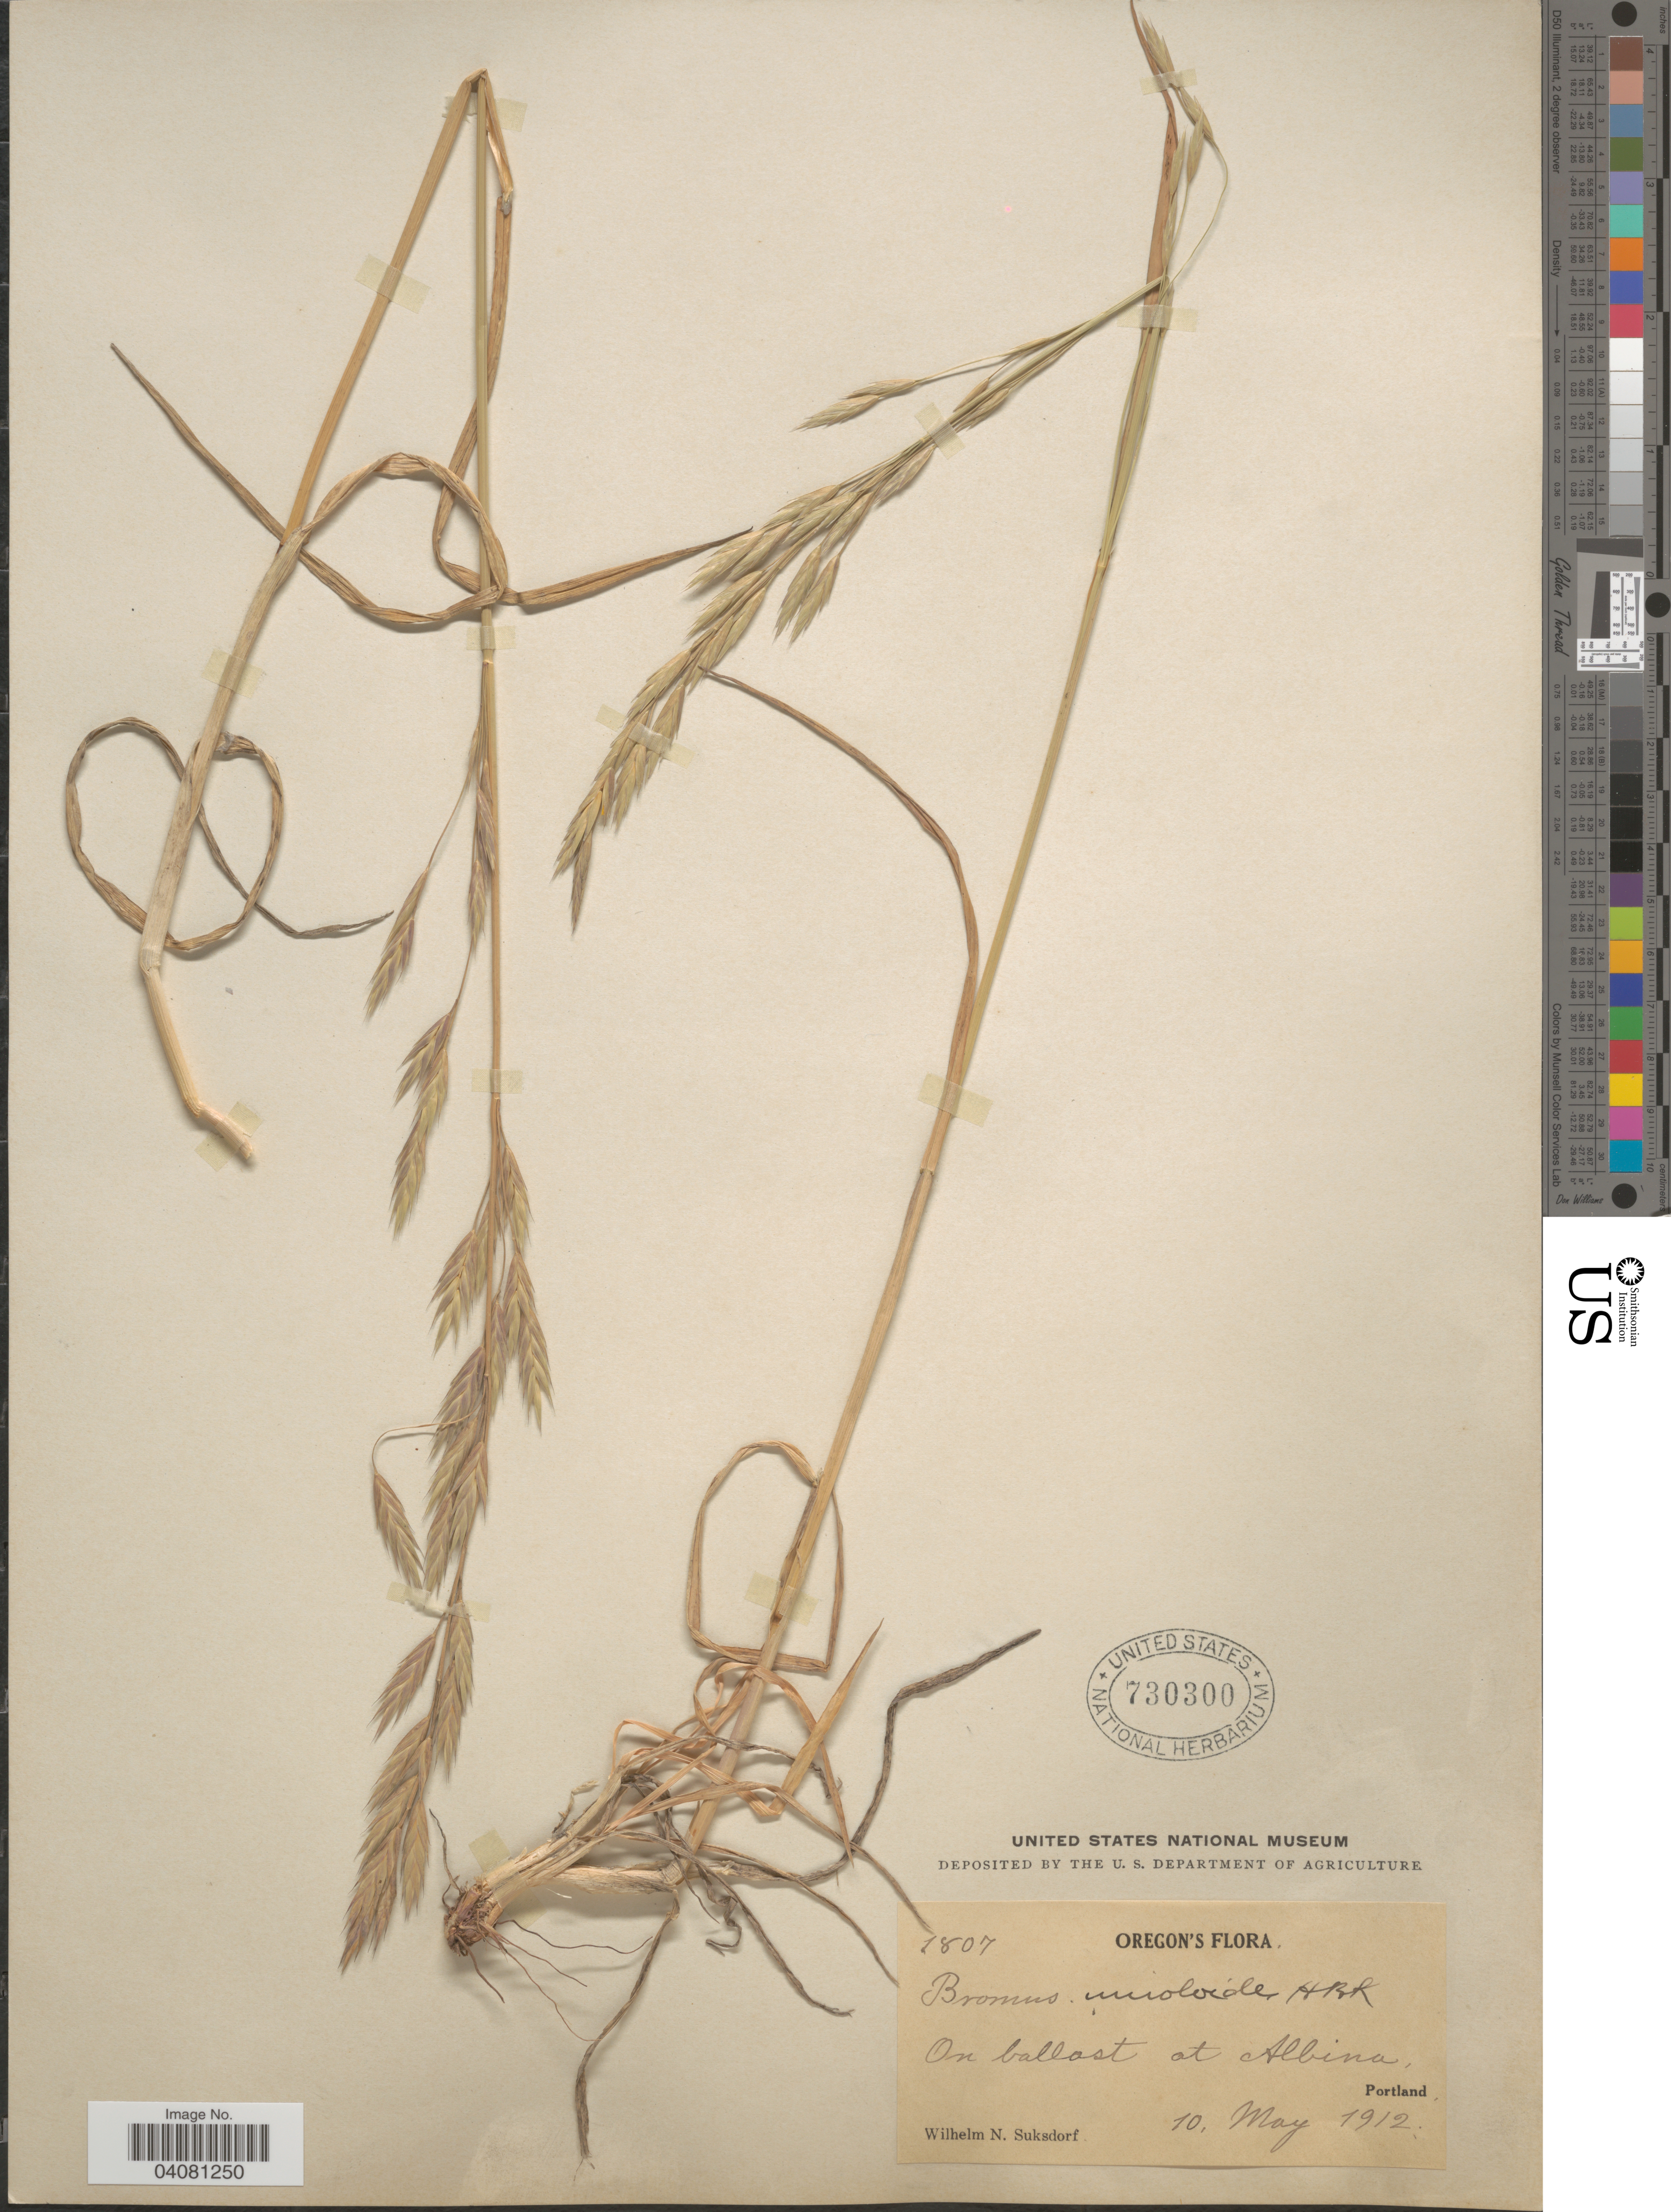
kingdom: Plantae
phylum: Tracheophyta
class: Liliopsida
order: Poales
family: Poaceae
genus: Bromus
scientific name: Bromus catharticus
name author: Vahl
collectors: W. N. Suksdorf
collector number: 1807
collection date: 1912-05-10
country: United States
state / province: Oregon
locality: On ballast at Albina. Portland.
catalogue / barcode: US 730300